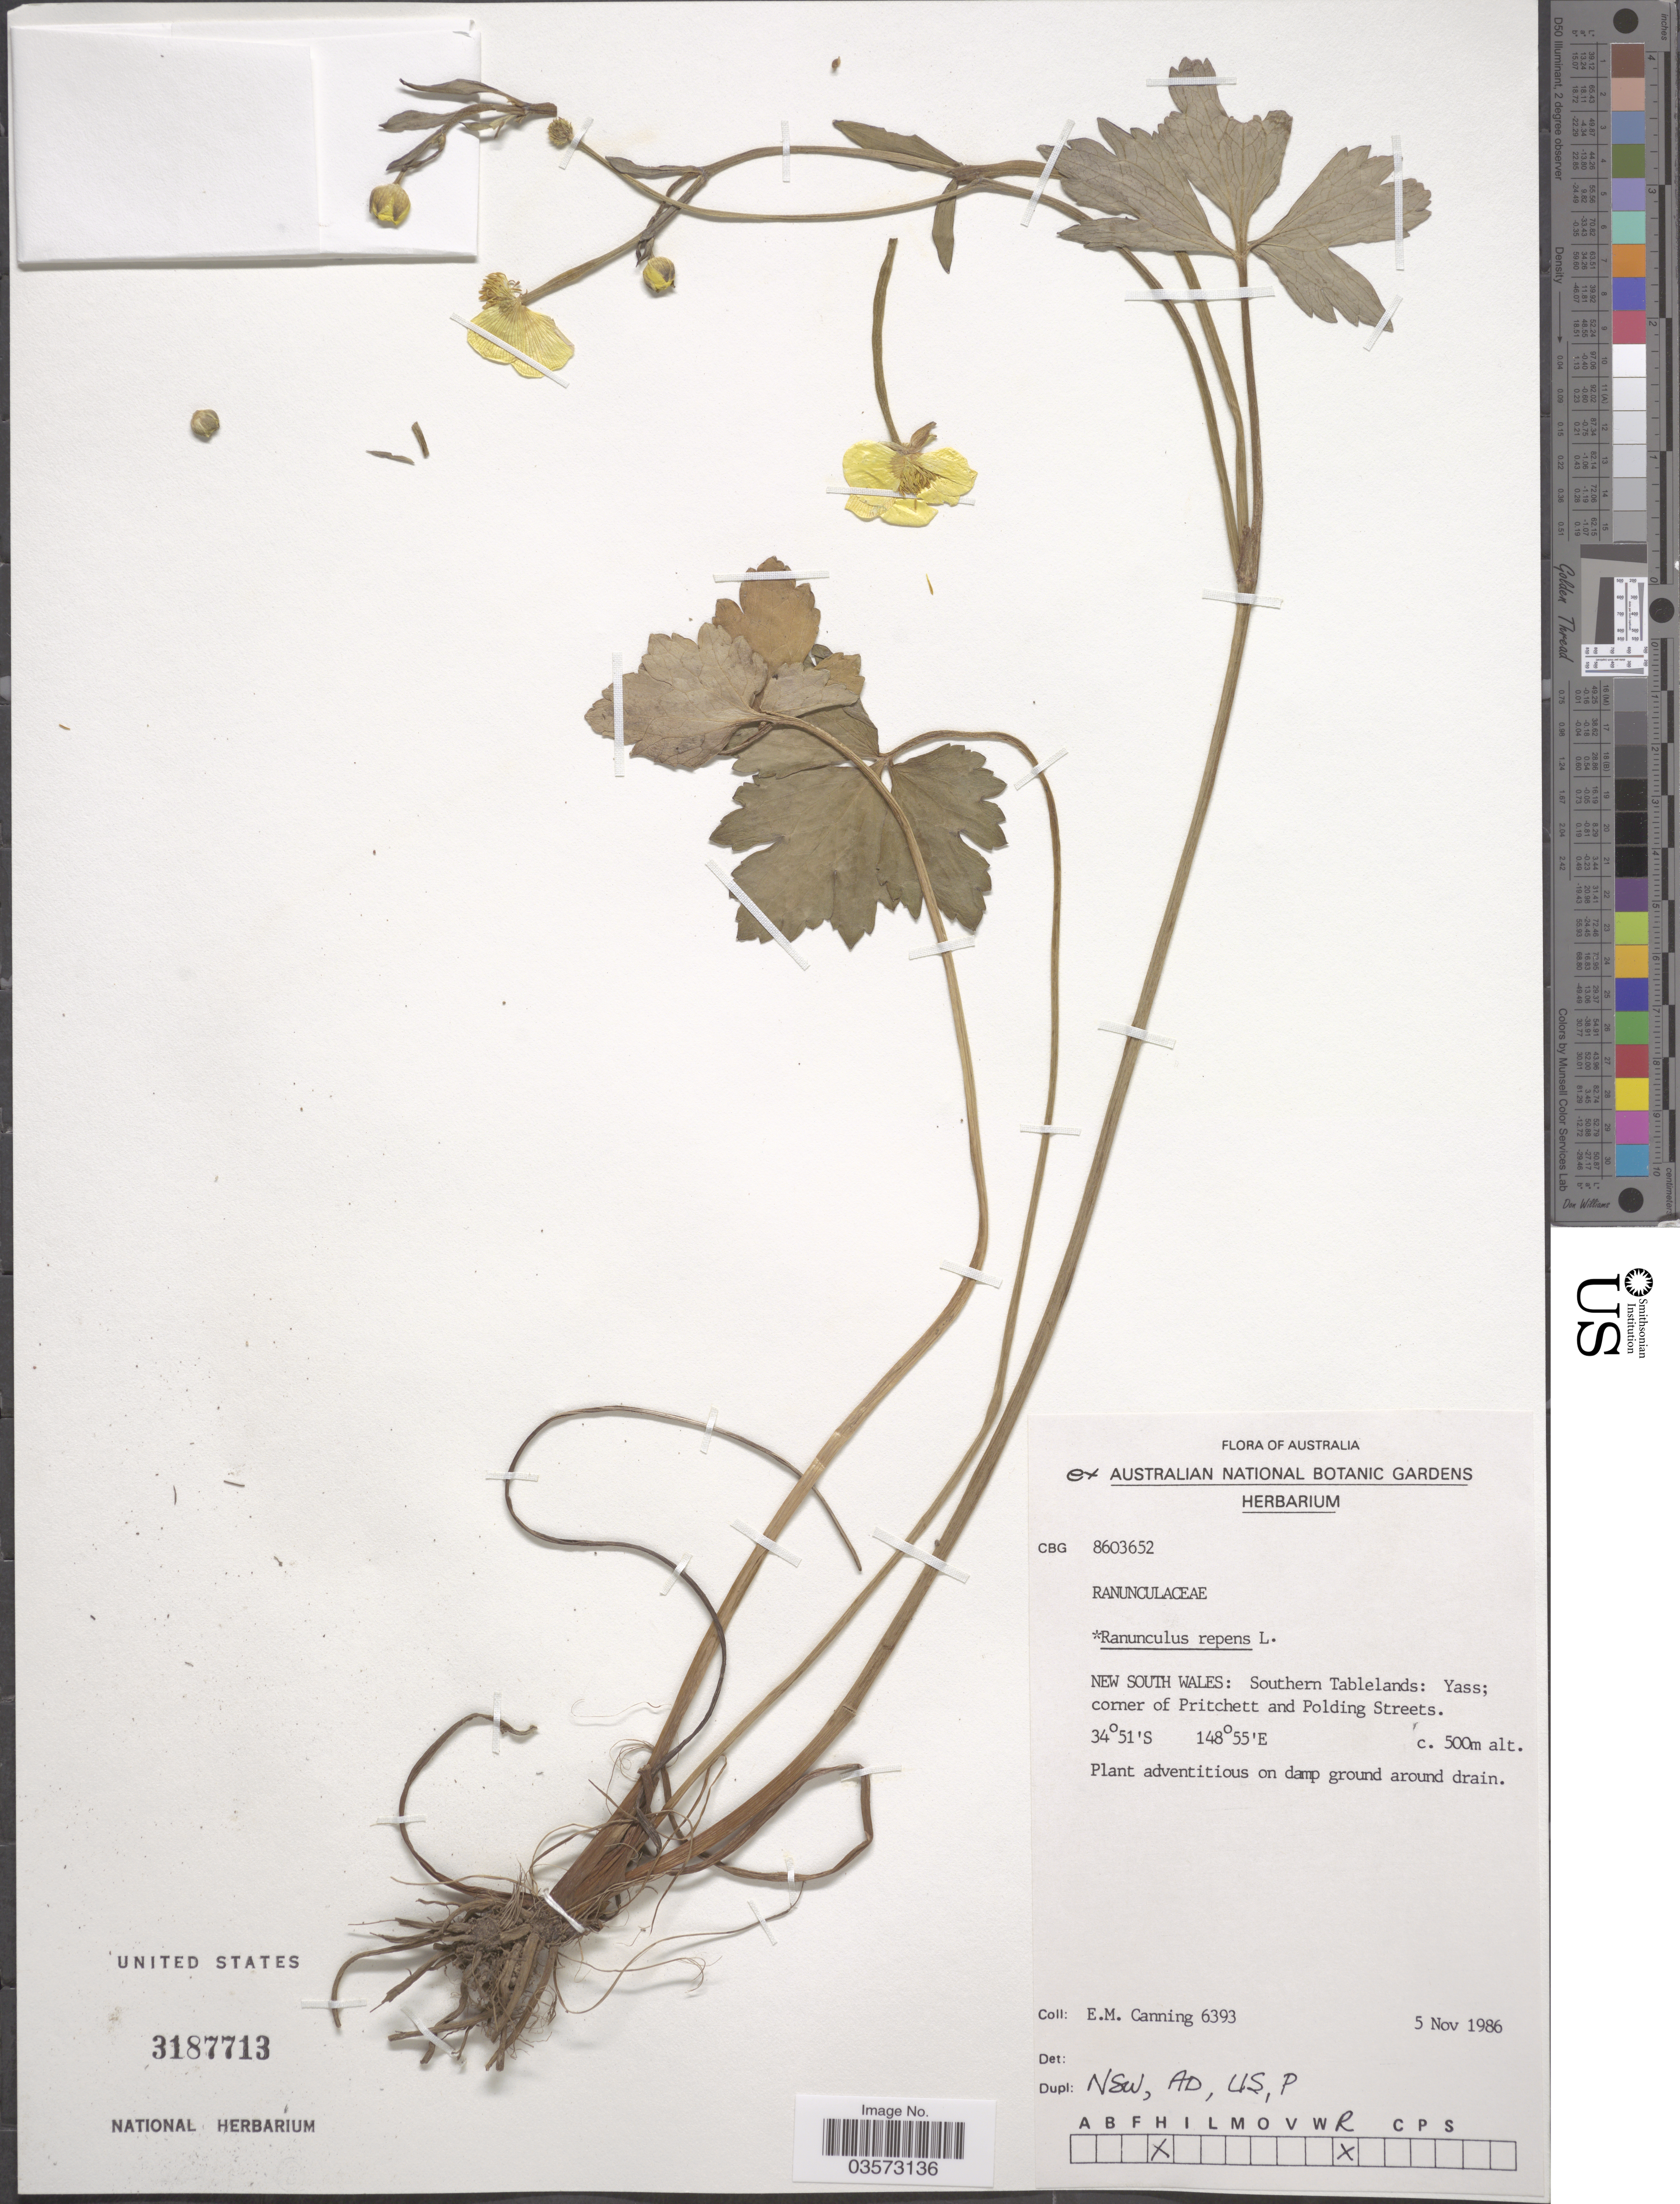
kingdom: Plantae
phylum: Tracheophyta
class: Magnoliopsida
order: Ranunculales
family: Ranunculaceae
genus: Ranunculus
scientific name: Ranunculus repens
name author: L.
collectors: E. Canning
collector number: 6393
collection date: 1986-11-05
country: Australia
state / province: New South Wales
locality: Southern Tablelands: Yass; corner of Pritchett and Polding Streets.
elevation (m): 500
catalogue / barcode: US 3187713